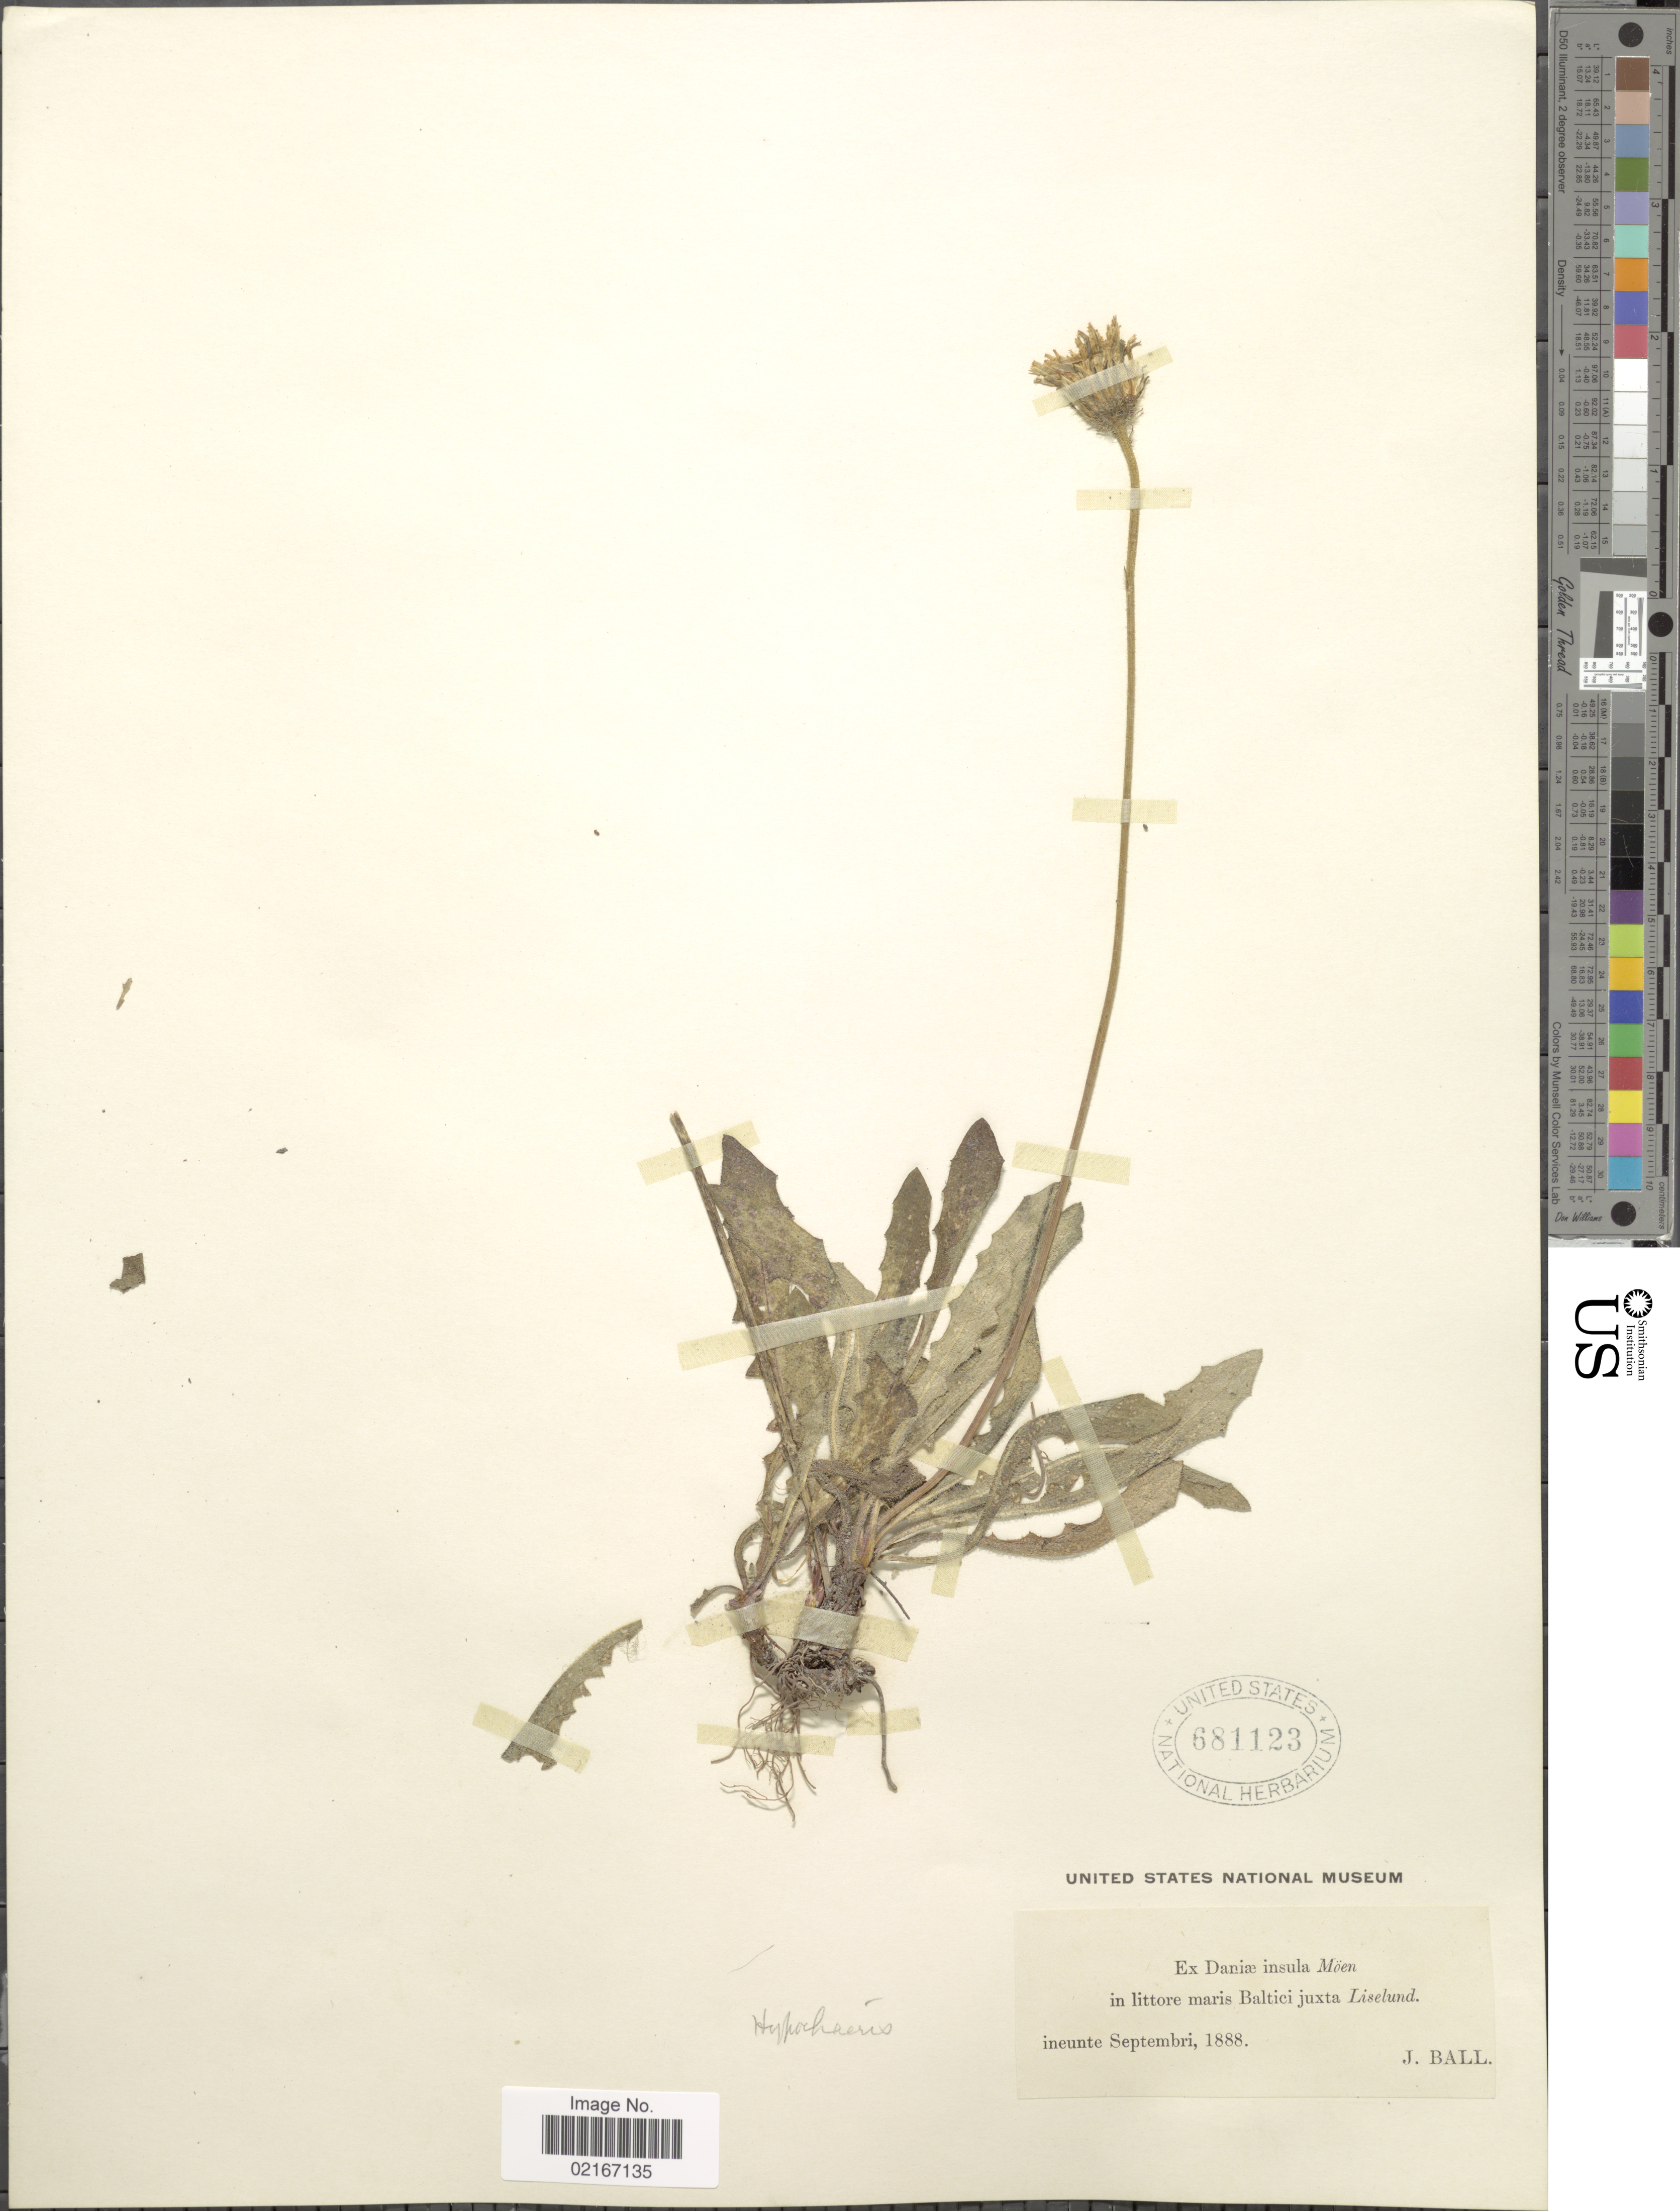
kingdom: Plantae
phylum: Tracheophyta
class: Magnoliopsida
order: Asterales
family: Asteraceae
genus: Hypochaeris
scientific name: Hypochaeris sp.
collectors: J. Ball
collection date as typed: ineunte Septembri, 1888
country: Denmark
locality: Daniae insula Möen, in littore maris Baltici juxta Liselund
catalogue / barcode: US 681123